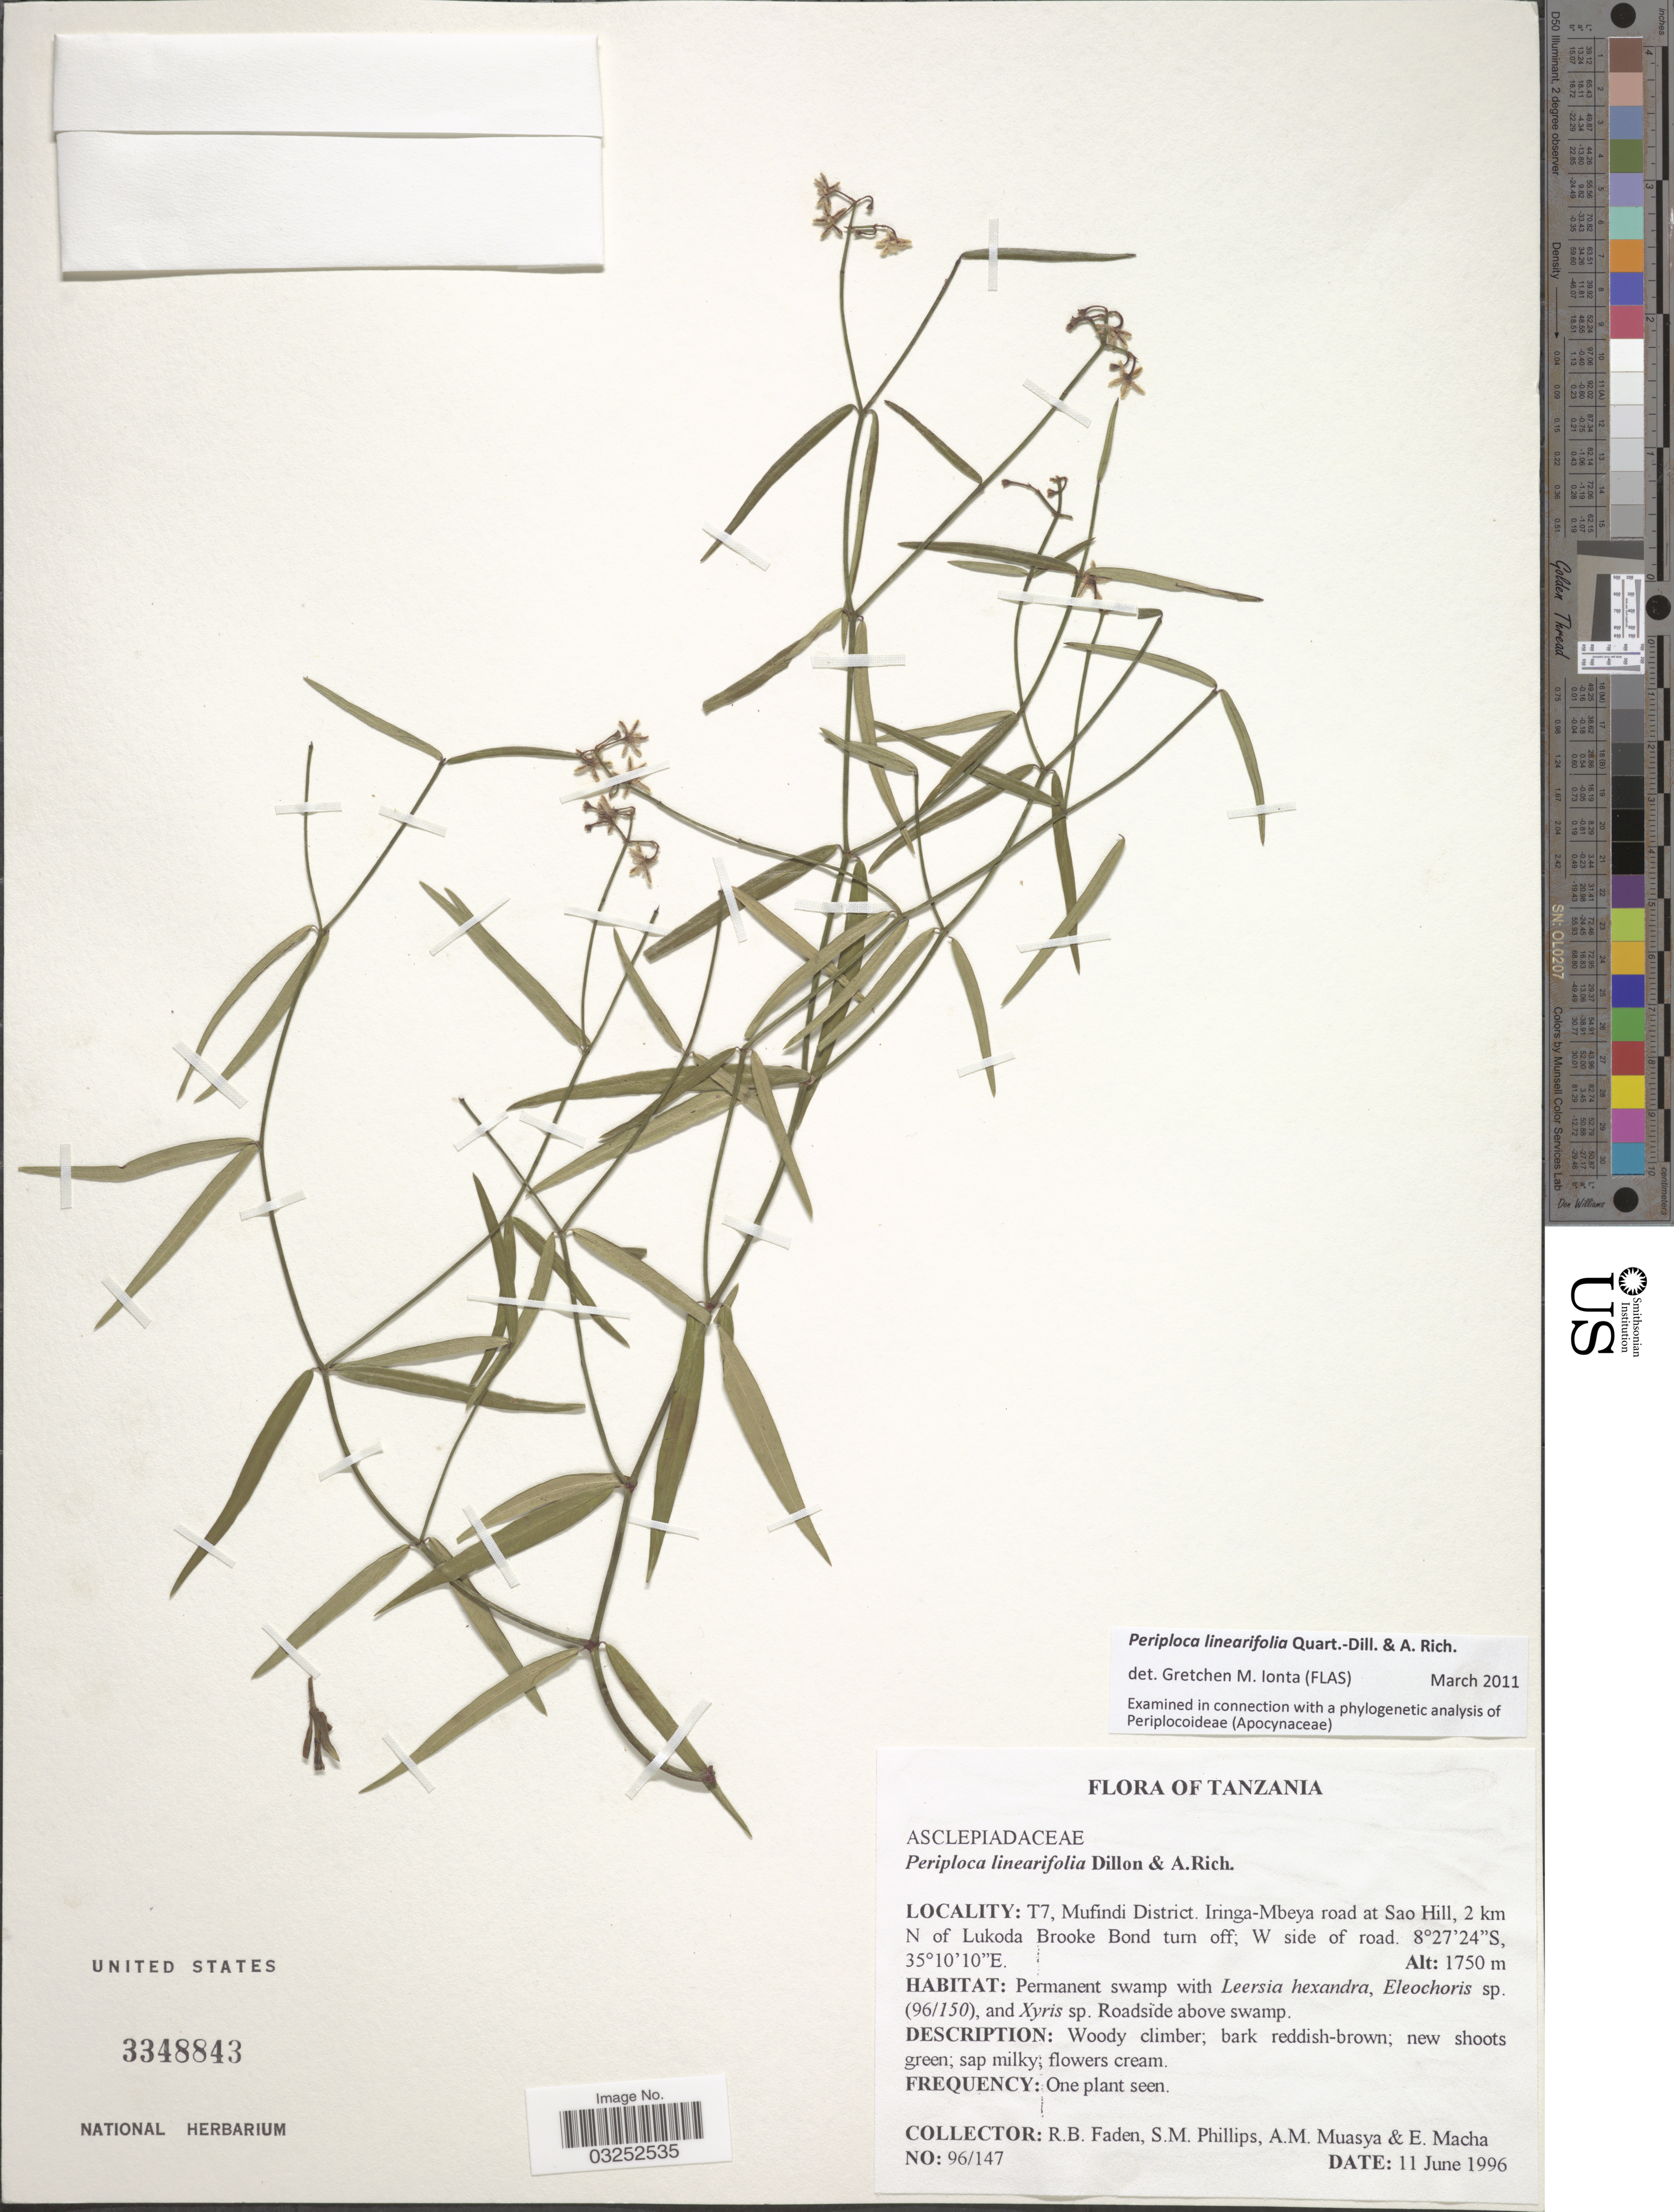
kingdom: Plantae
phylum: Tracheophyta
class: Magnoliopsida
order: Gentianales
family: Apocynaceae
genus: Periploca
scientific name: Periploca linearifolia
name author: Rich. & Quart.-Dill.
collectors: R. B. Faden, S. M. Phillips, A. Muasya & E. Macha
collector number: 96/147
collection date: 1996-06-11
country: Tanzania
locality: T7, Mufindi District. Iringa-Mbeya road at Sao Hill, 2 km N of Lukoda Brooke Bond turn off; W side of road.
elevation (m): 1750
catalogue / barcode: US 3348843